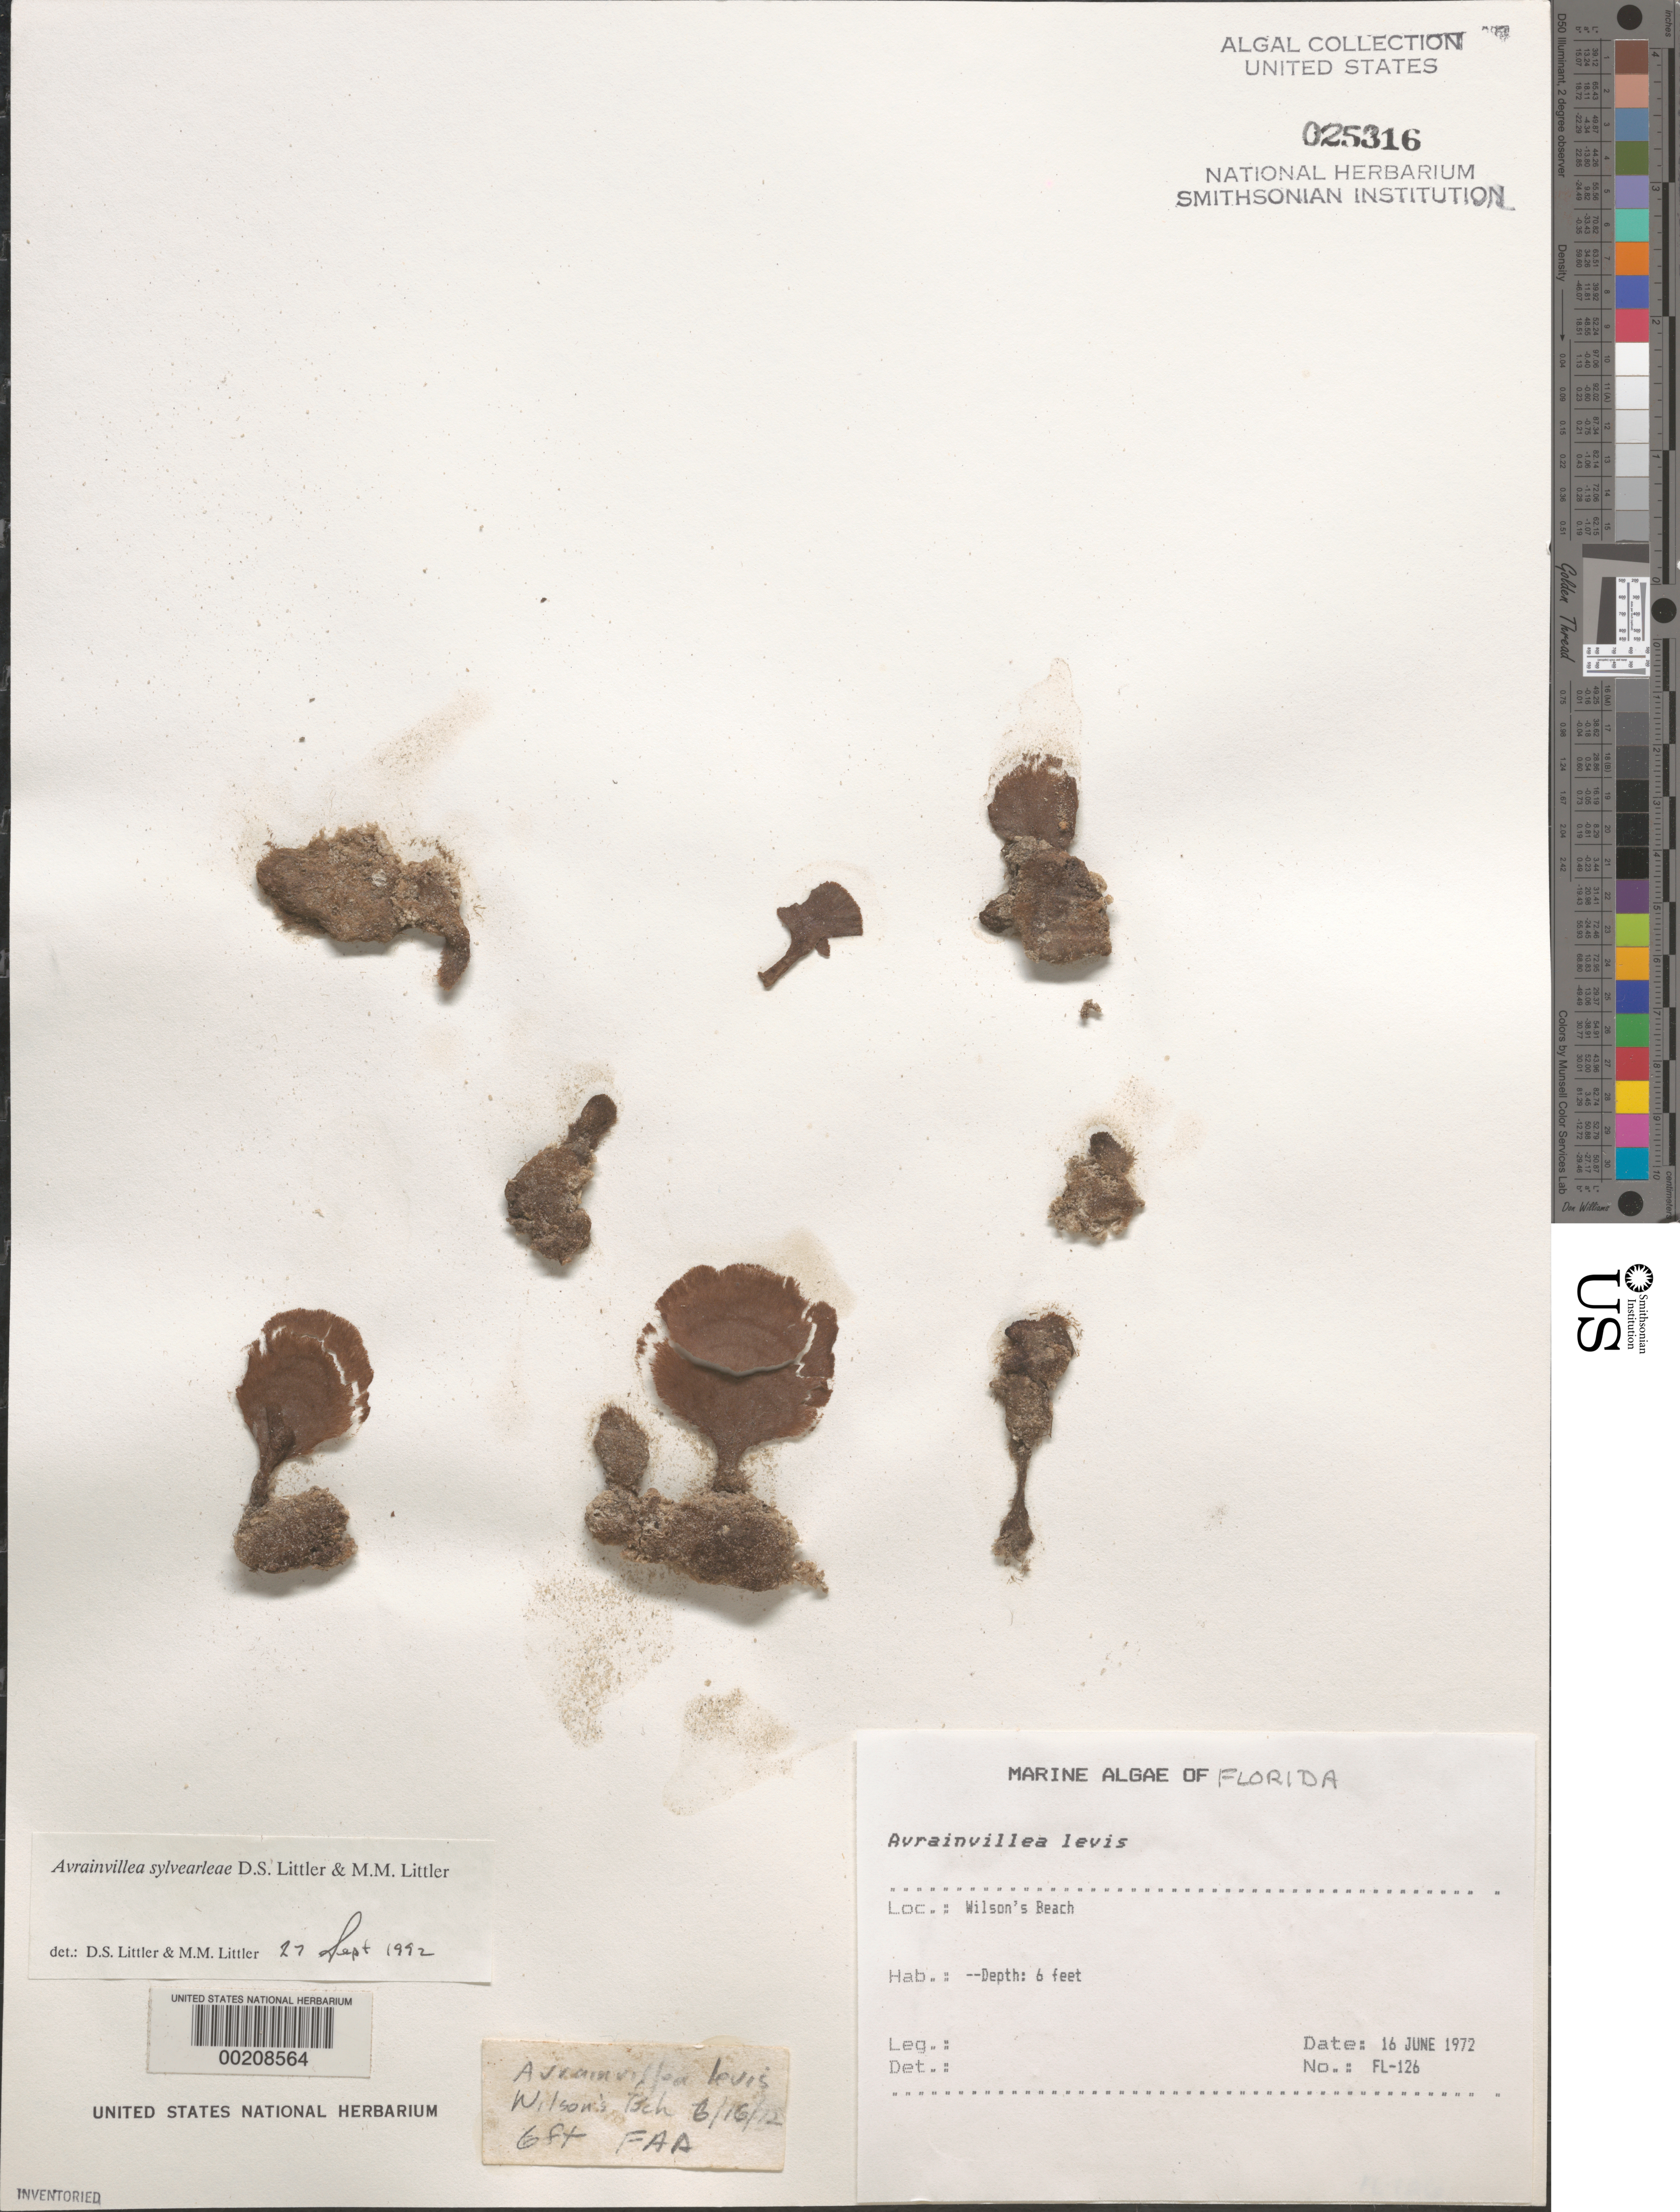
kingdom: Plantae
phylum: Chlorophyta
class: Ulvophyceae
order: Bryopsidales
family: Dichotomosiphonaceae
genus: Avrainvillea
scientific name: Avrainvillea sylvearleae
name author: D.S. Littler & Littler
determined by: Littler, D. S.; Littler, M. M.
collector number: FL-126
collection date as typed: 16 Jul 1972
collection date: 1972-07-16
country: United States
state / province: Florida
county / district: Franklin County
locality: Wilson's Beach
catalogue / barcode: US 25316